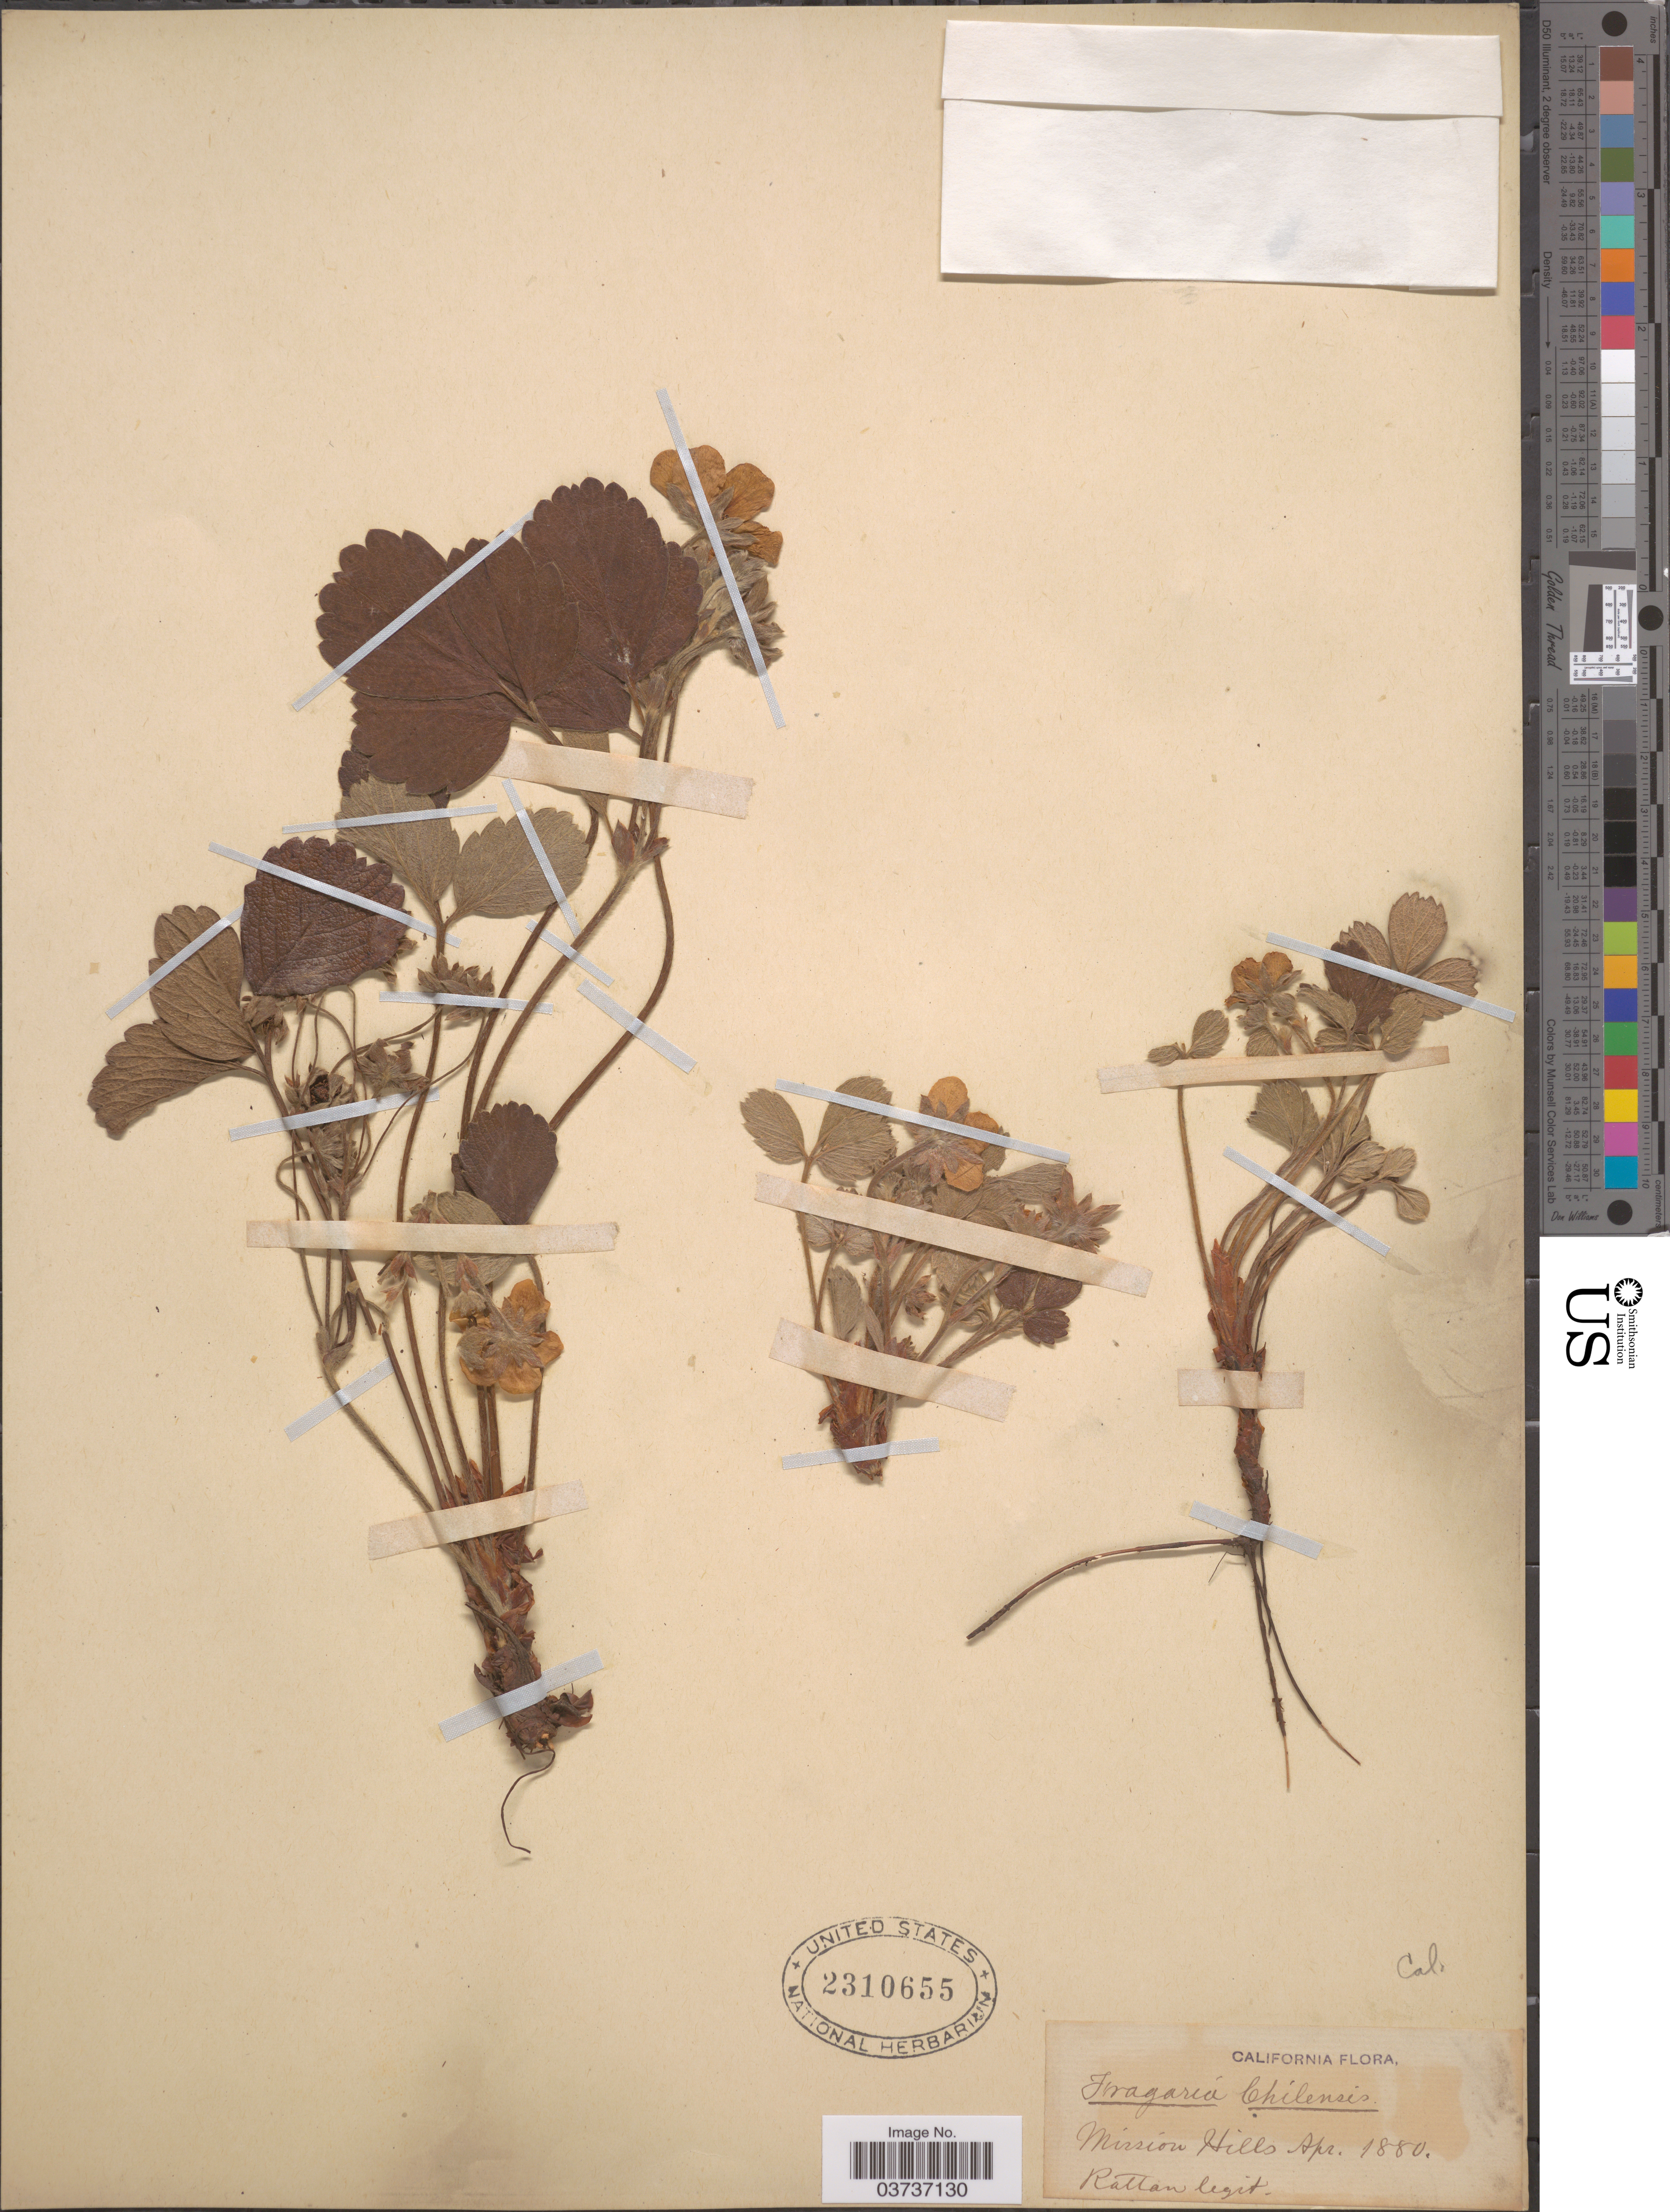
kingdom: Plantae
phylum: Tracheophyta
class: Magnoliopsida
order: Rosales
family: Rosaceae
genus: Fragaria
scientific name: Fragaria chiloensis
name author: (L.) Mill.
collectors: Rattan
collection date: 1880-04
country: United States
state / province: California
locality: Mission Hills.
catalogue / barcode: US 2310655